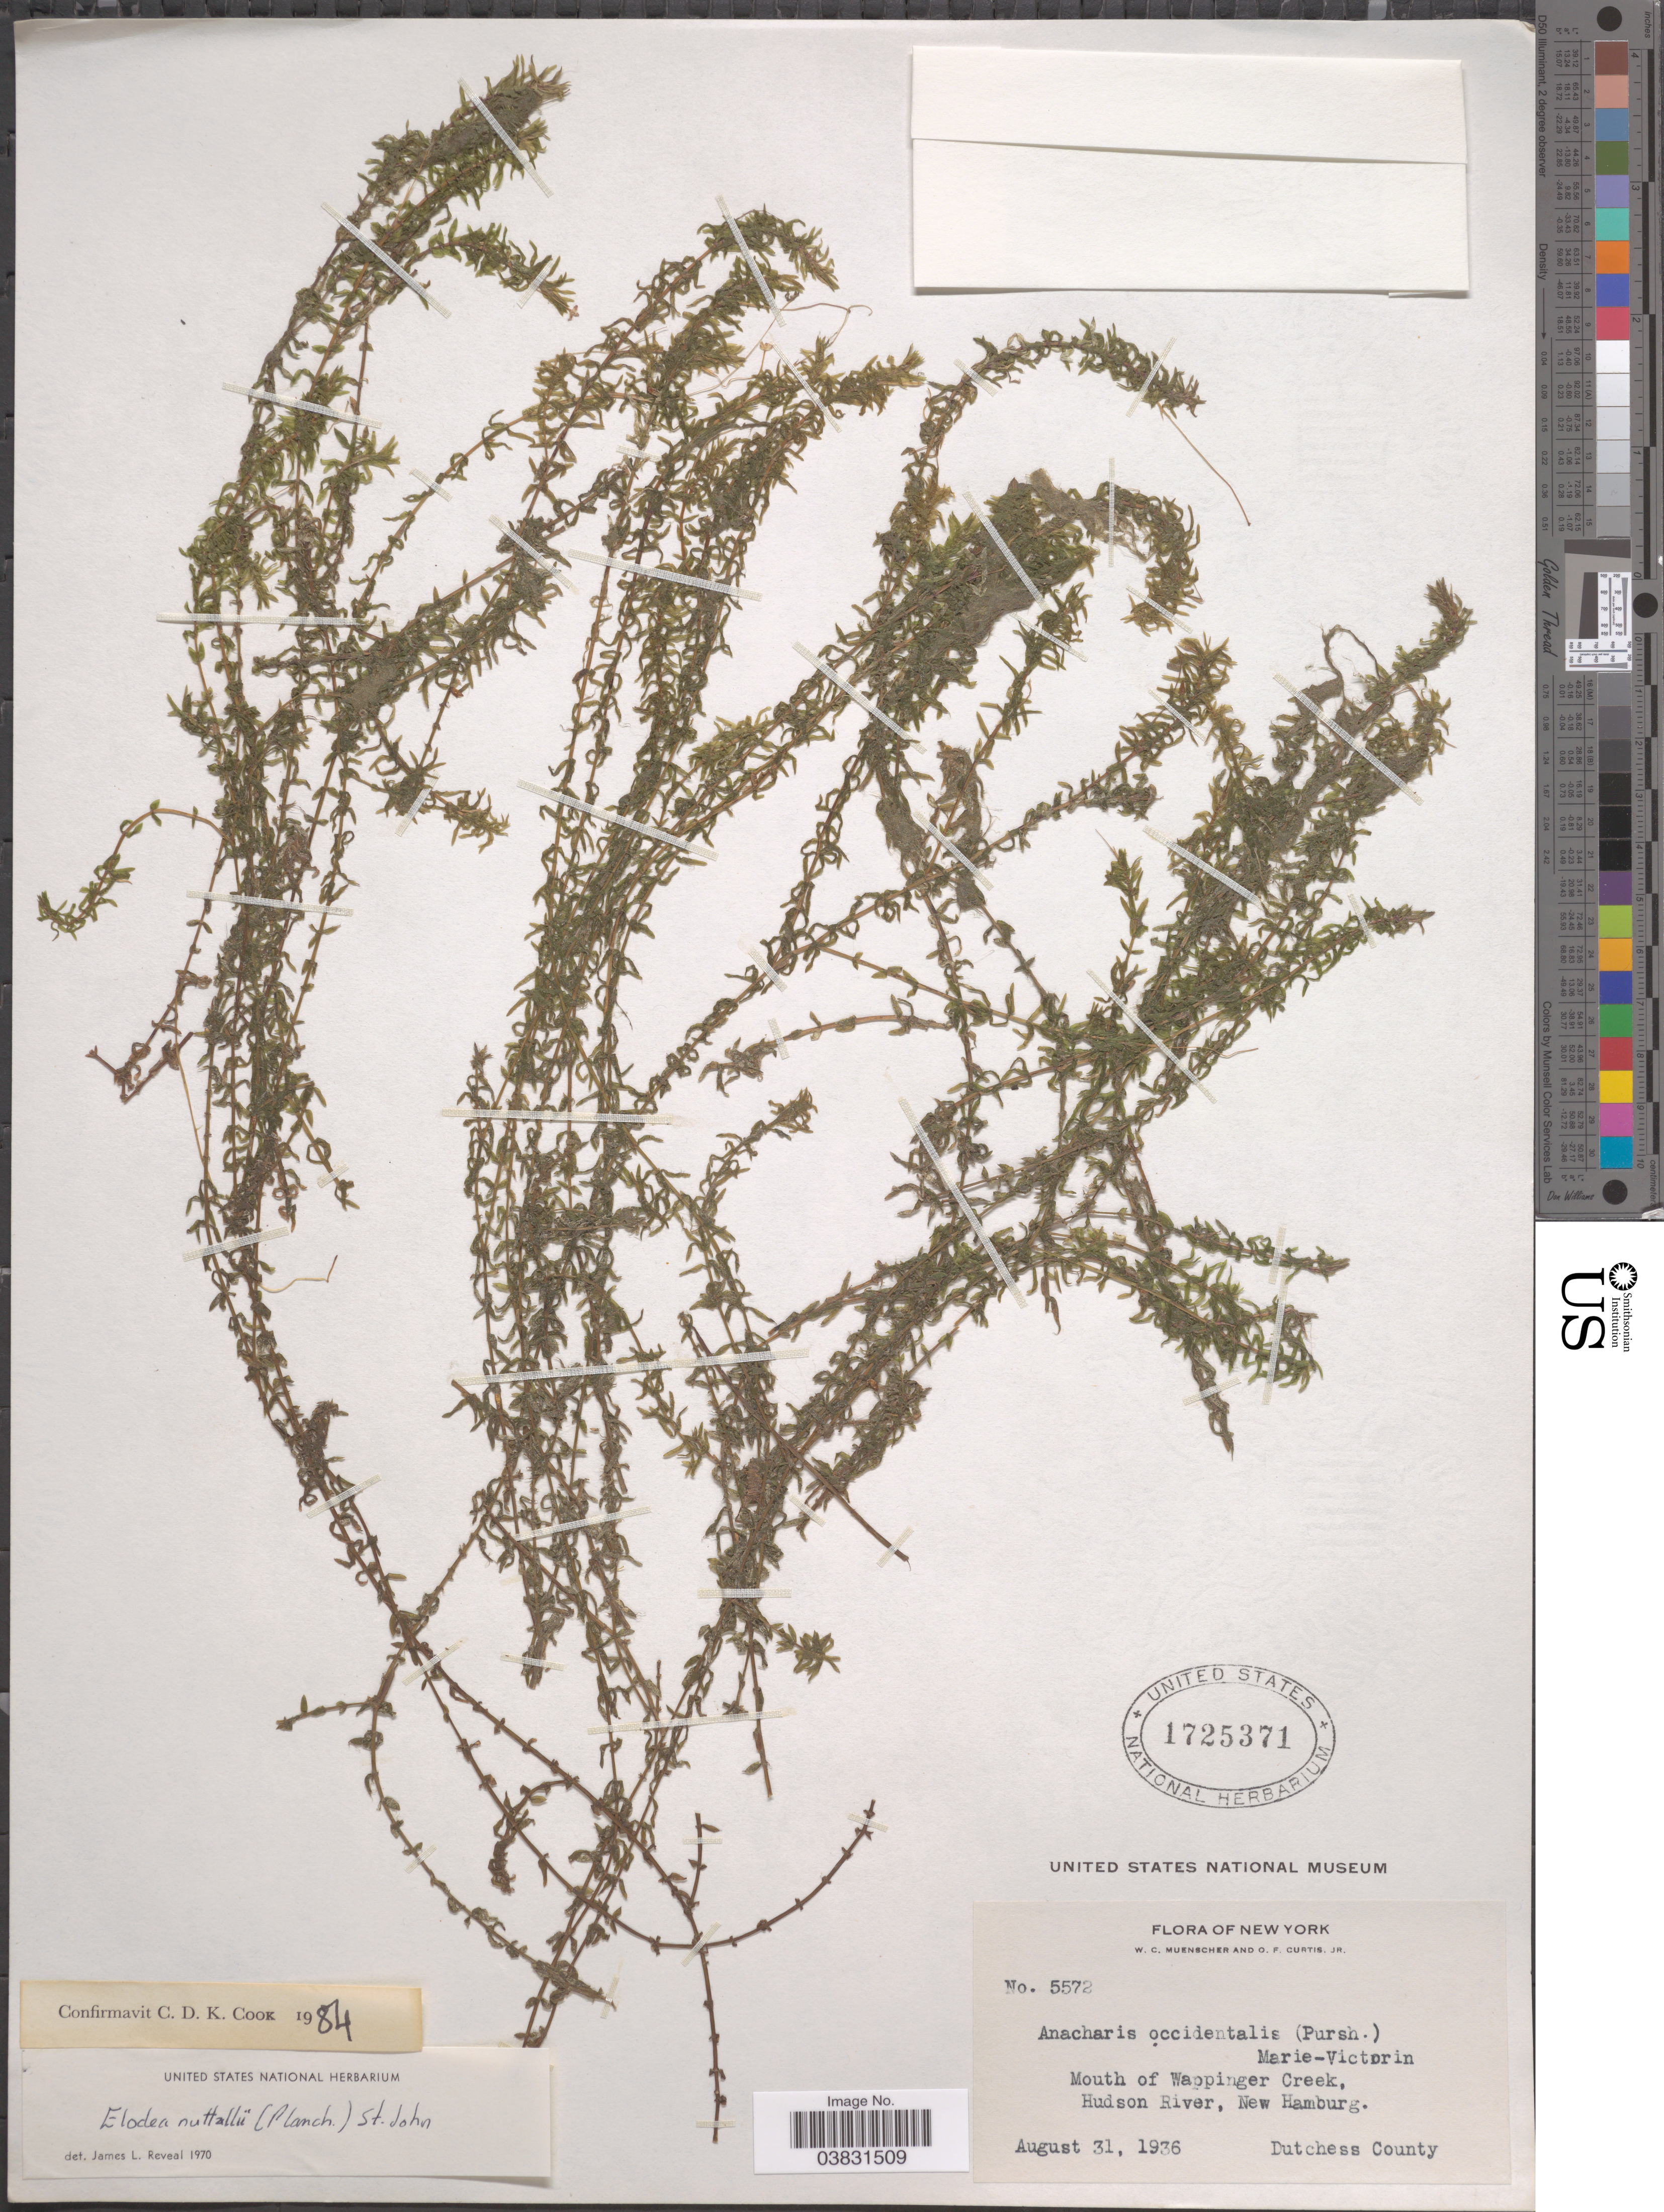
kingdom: Plantae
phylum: Tracheophyta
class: Liliopsida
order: Alismatales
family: Hydrocharitaceae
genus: Elodea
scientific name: Elodea nuttallii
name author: (Planch.) H. St. John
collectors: W. Muenscher & O. Curtis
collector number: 5572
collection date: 1936-08-31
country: United States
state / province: New York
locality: Mouth of Wappinger Creek, Hudson River, New Hamburg. Dutchess County.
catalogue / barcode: US 1725371